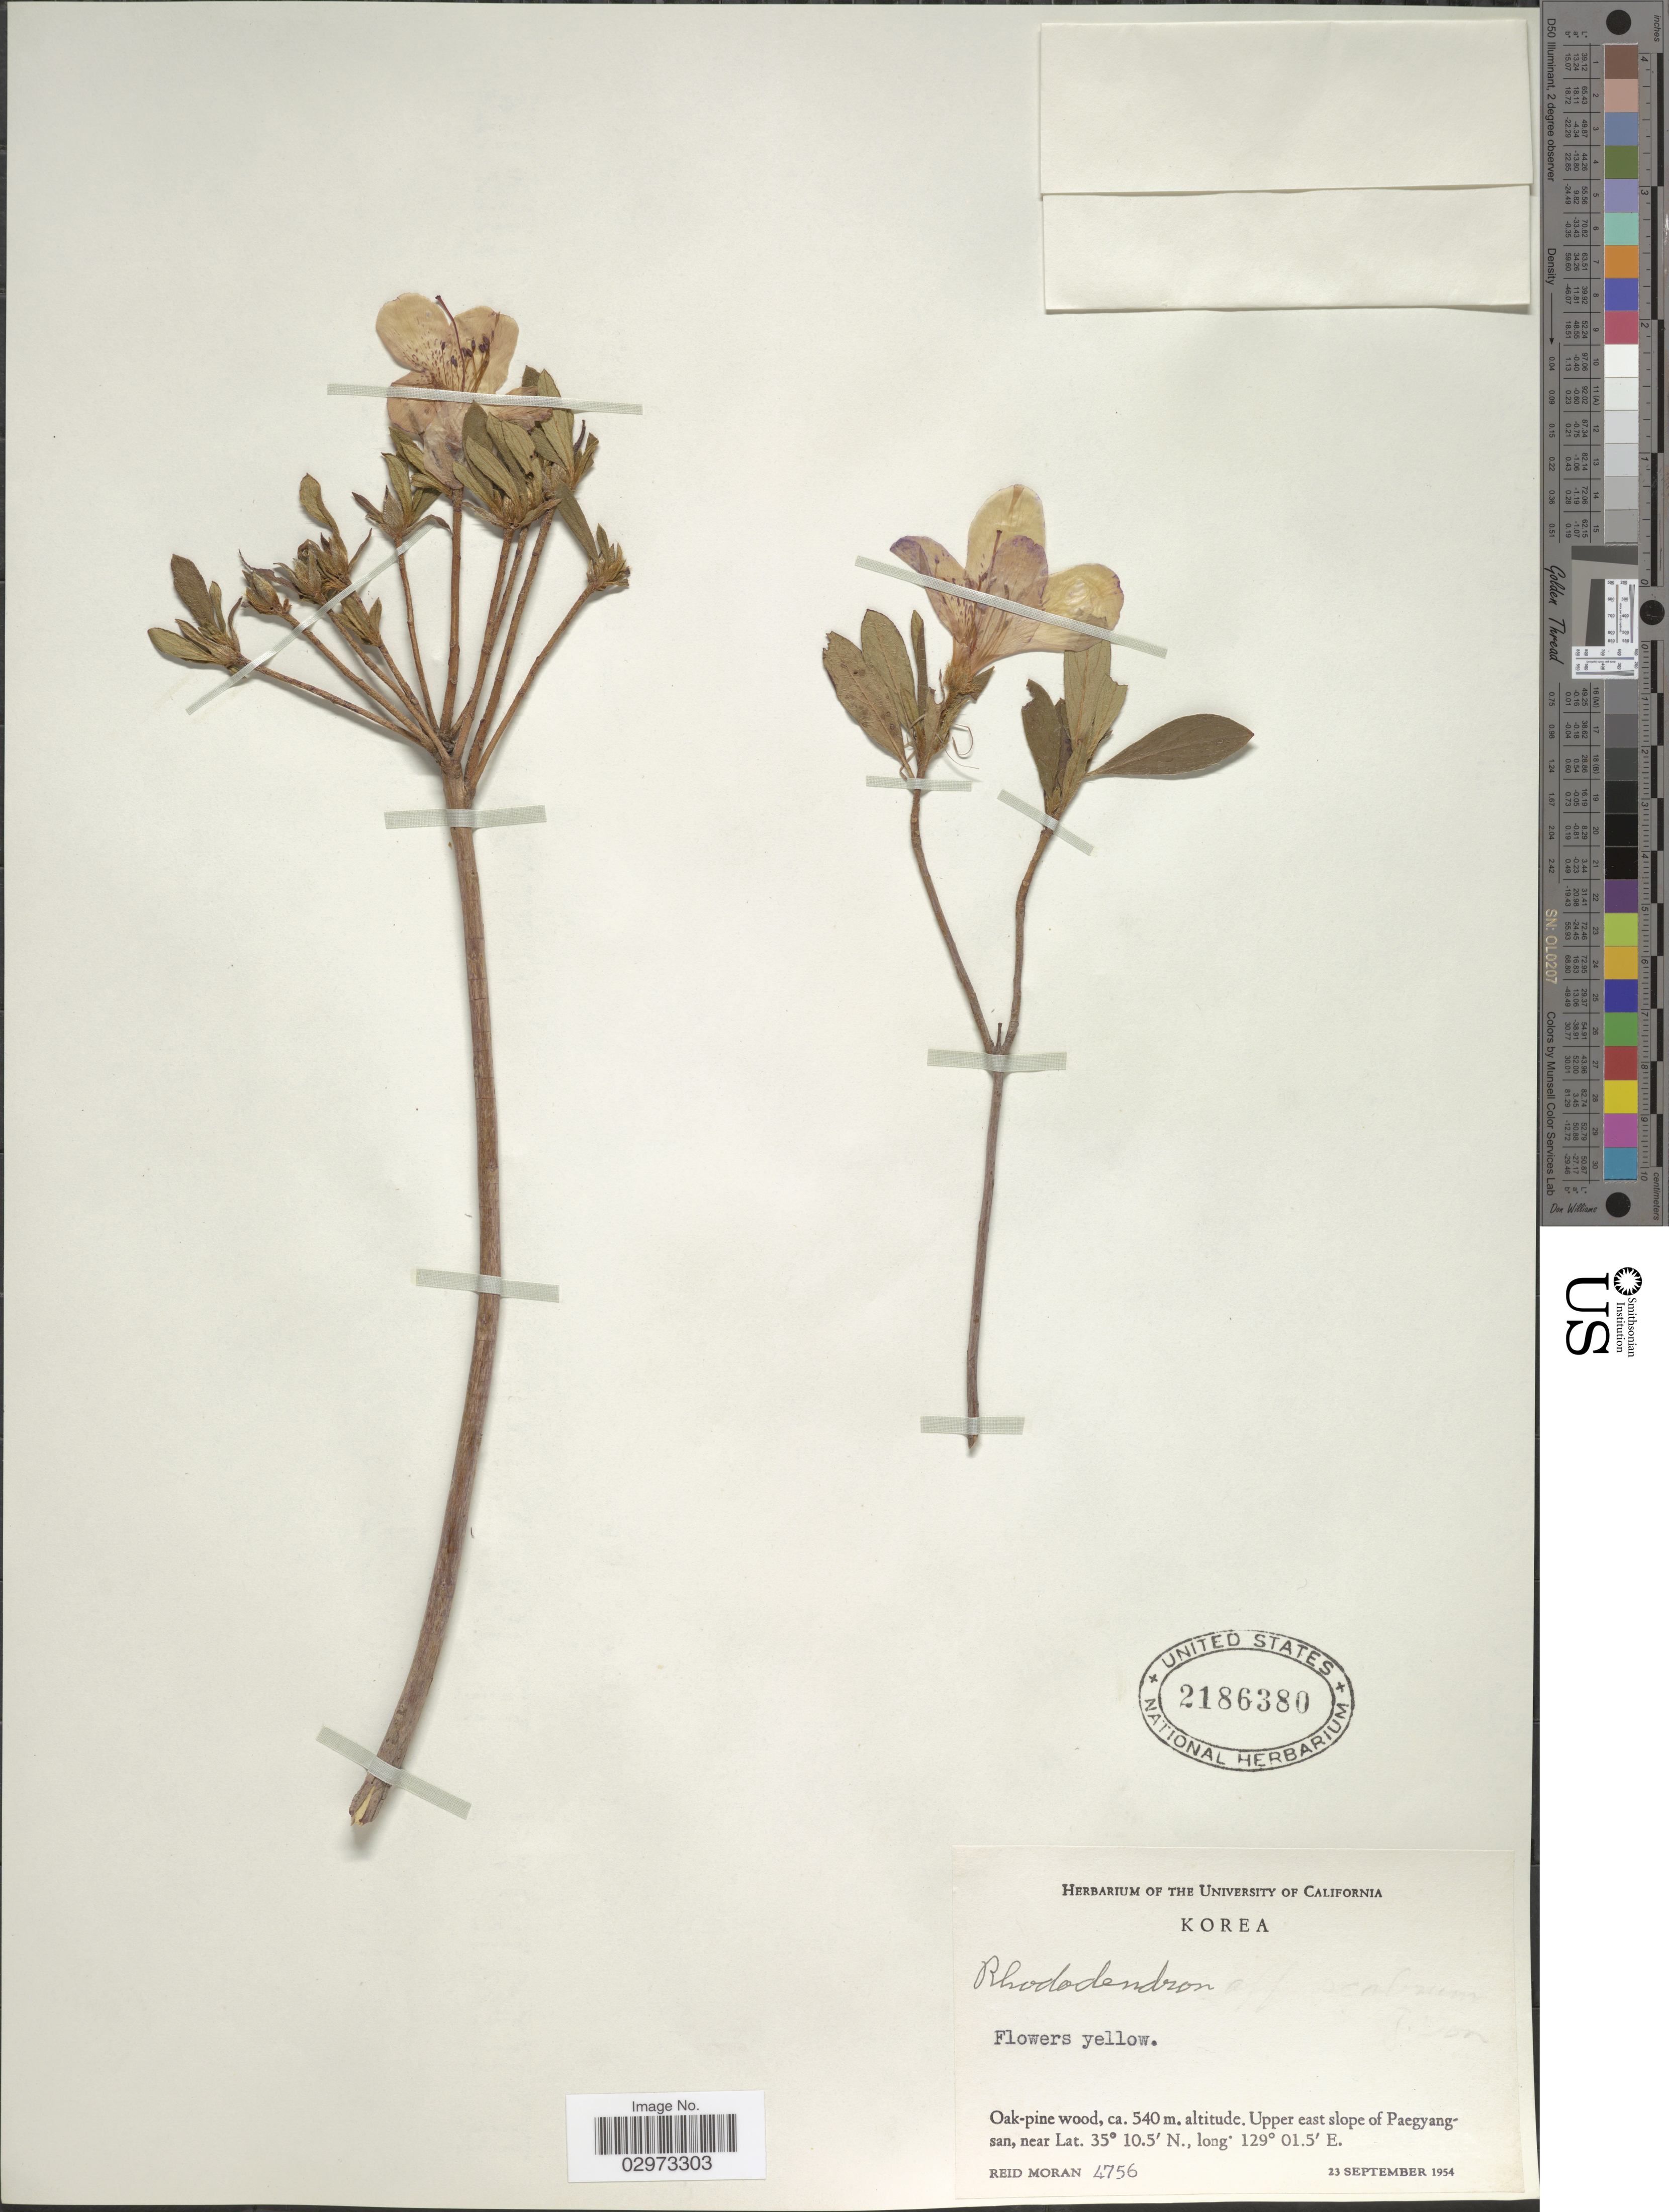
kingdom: Plantae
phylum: Tracheophyta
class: Magnoliopsida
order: Ericales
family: Ericaceae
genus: Rhododendron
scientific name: Rhododendron scabrum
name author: G. Don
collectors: R. Moran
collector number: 4756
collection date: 1954-09-23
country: South Korea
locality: Oak-pine wood. Upper east slope of Paegyang-san.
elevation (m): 540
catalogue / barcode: US 2186380